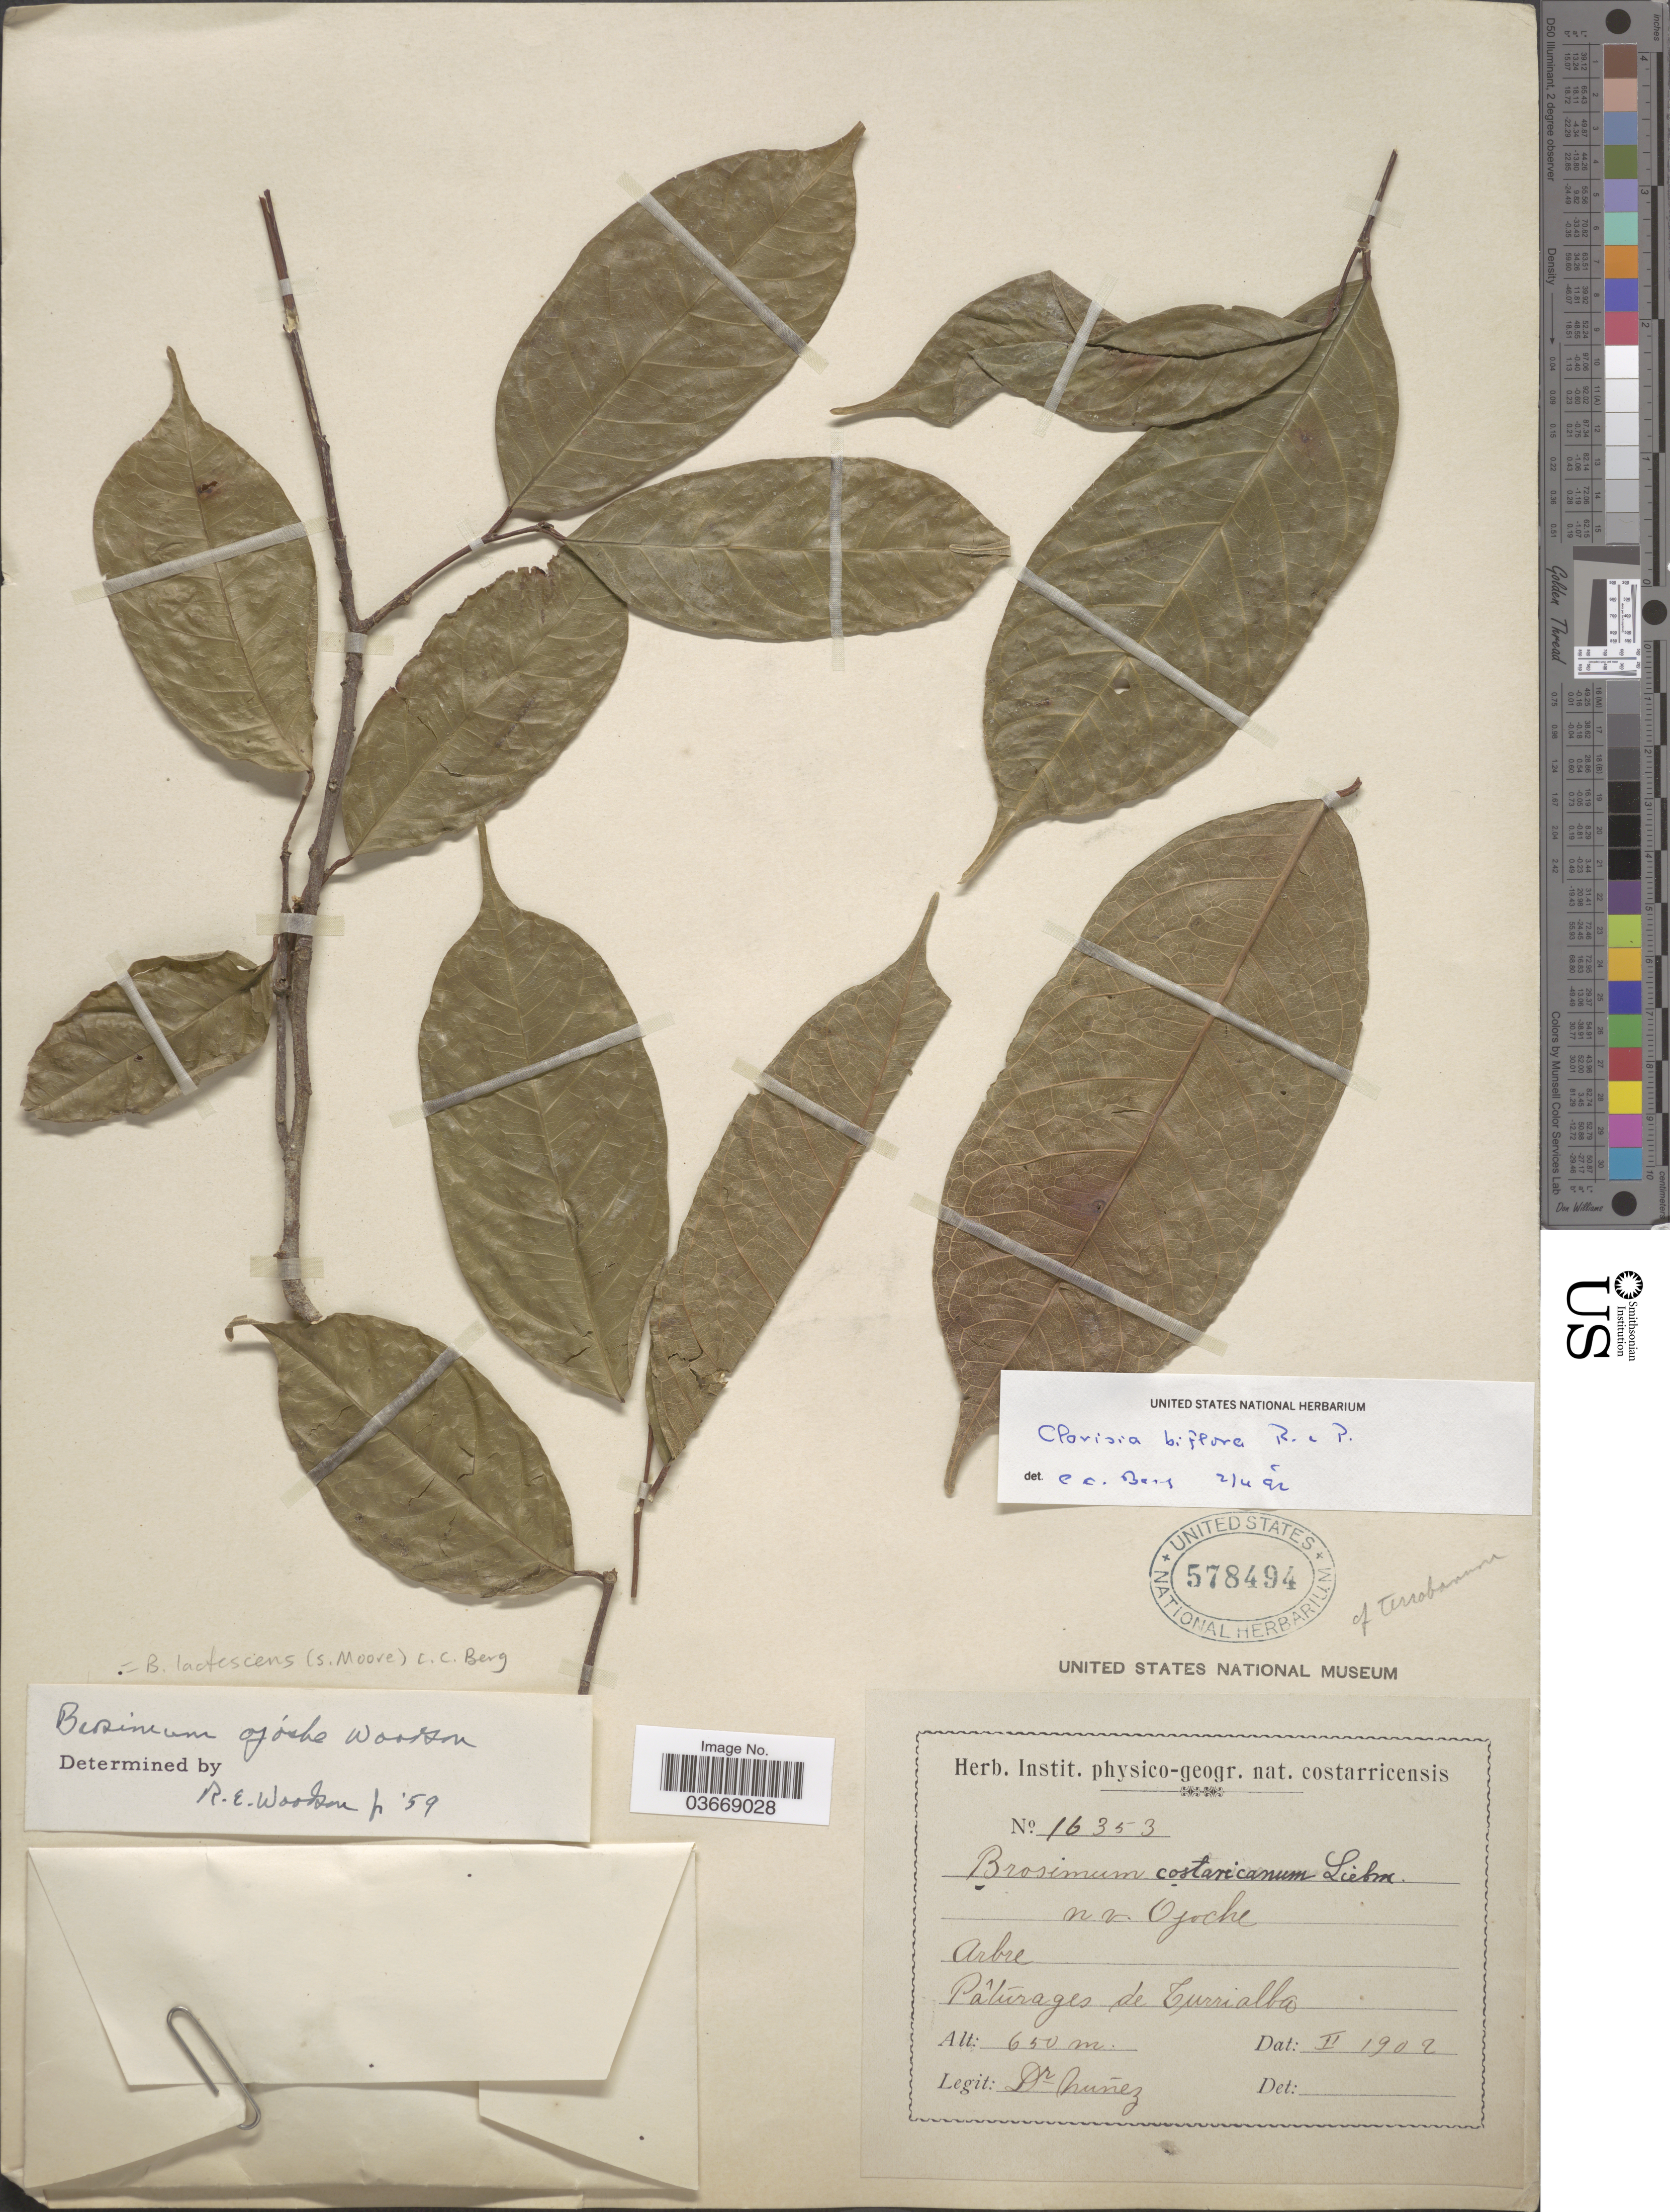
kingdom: Plantae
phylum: Tracheophyta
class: Magnoliopsida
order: Rosales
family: Moraceae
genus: Clarisia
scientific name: Clarisia biflora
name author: Ruiz & Pav.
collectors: Nunez, --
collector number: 16353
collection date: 1902-02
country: Costa Rica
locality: Pâturages de Currialbo.*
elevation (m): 650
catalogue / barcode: US 578494